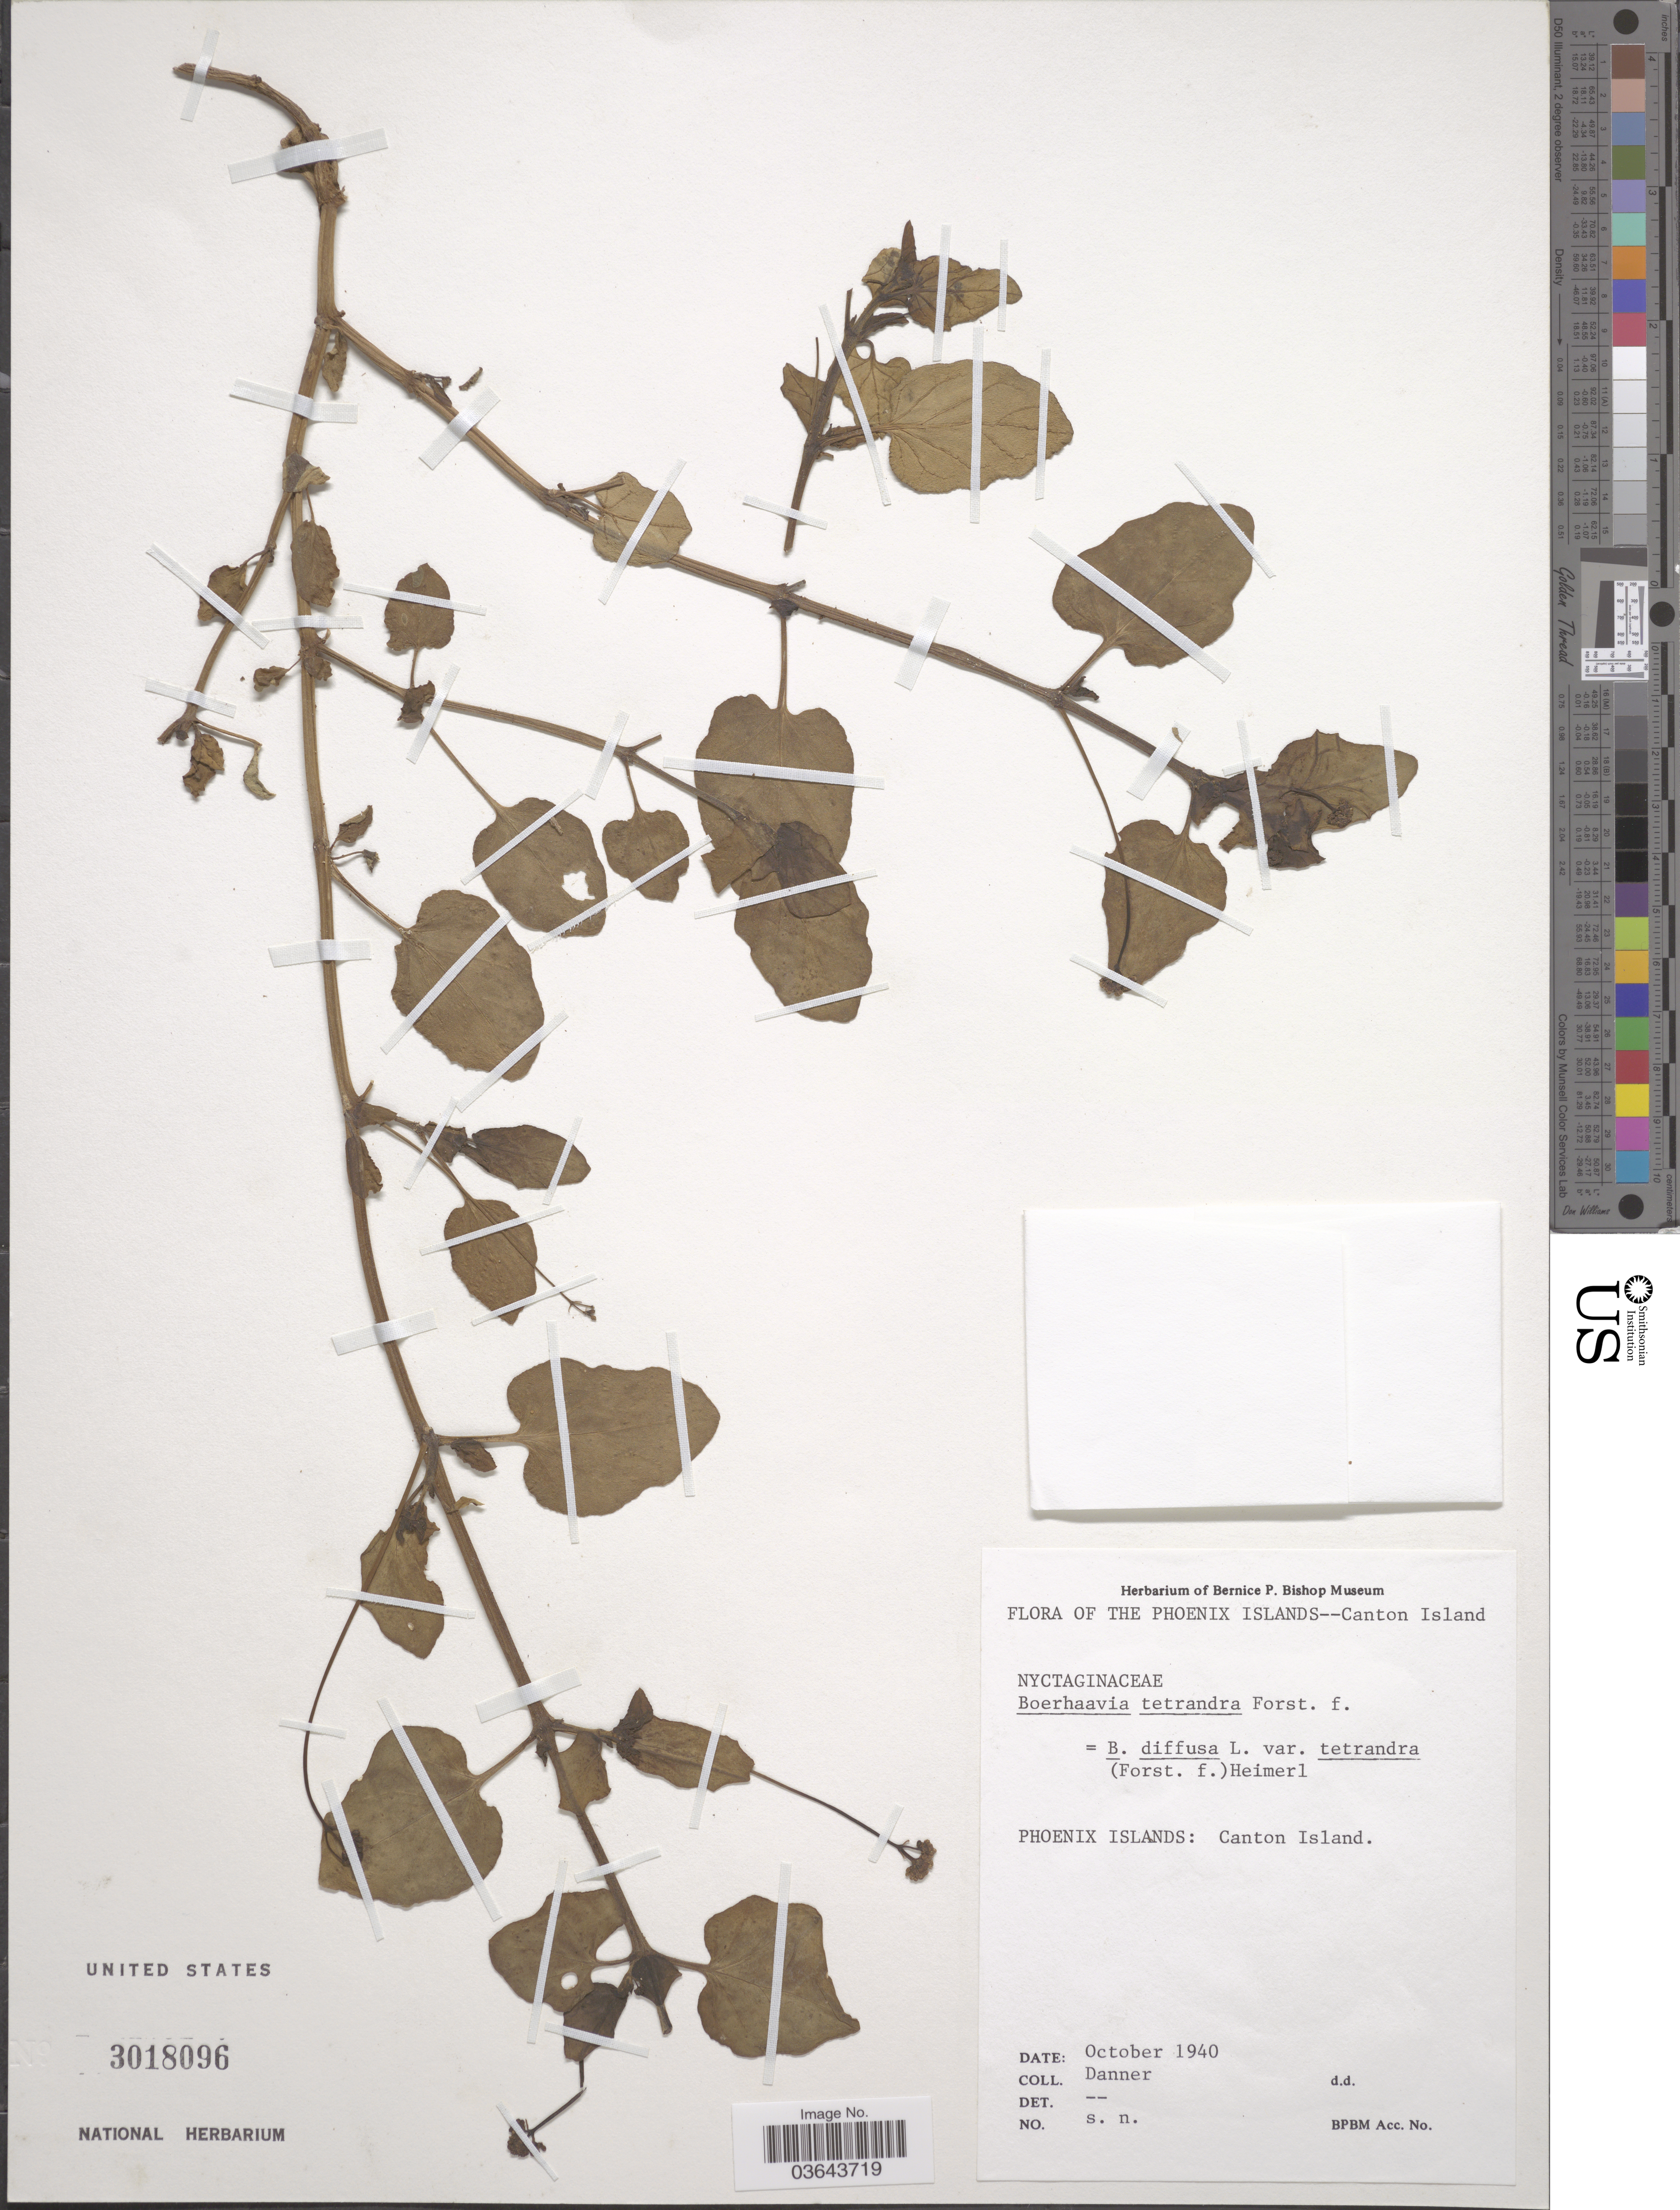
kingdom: Plantae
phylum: Tracheophyta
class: Magnoliopsida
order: Caryophyllales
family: Nyctaginaceae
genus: Boerhavia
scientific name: Boerhavia tetrandra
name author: G. Forst.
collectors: Danner, --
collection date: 1940-10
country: Kiribati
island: Kanton [Canton] Atoll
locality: The Phoenix Islands--Canton Island. Canton Island.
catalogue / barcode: US 3018096